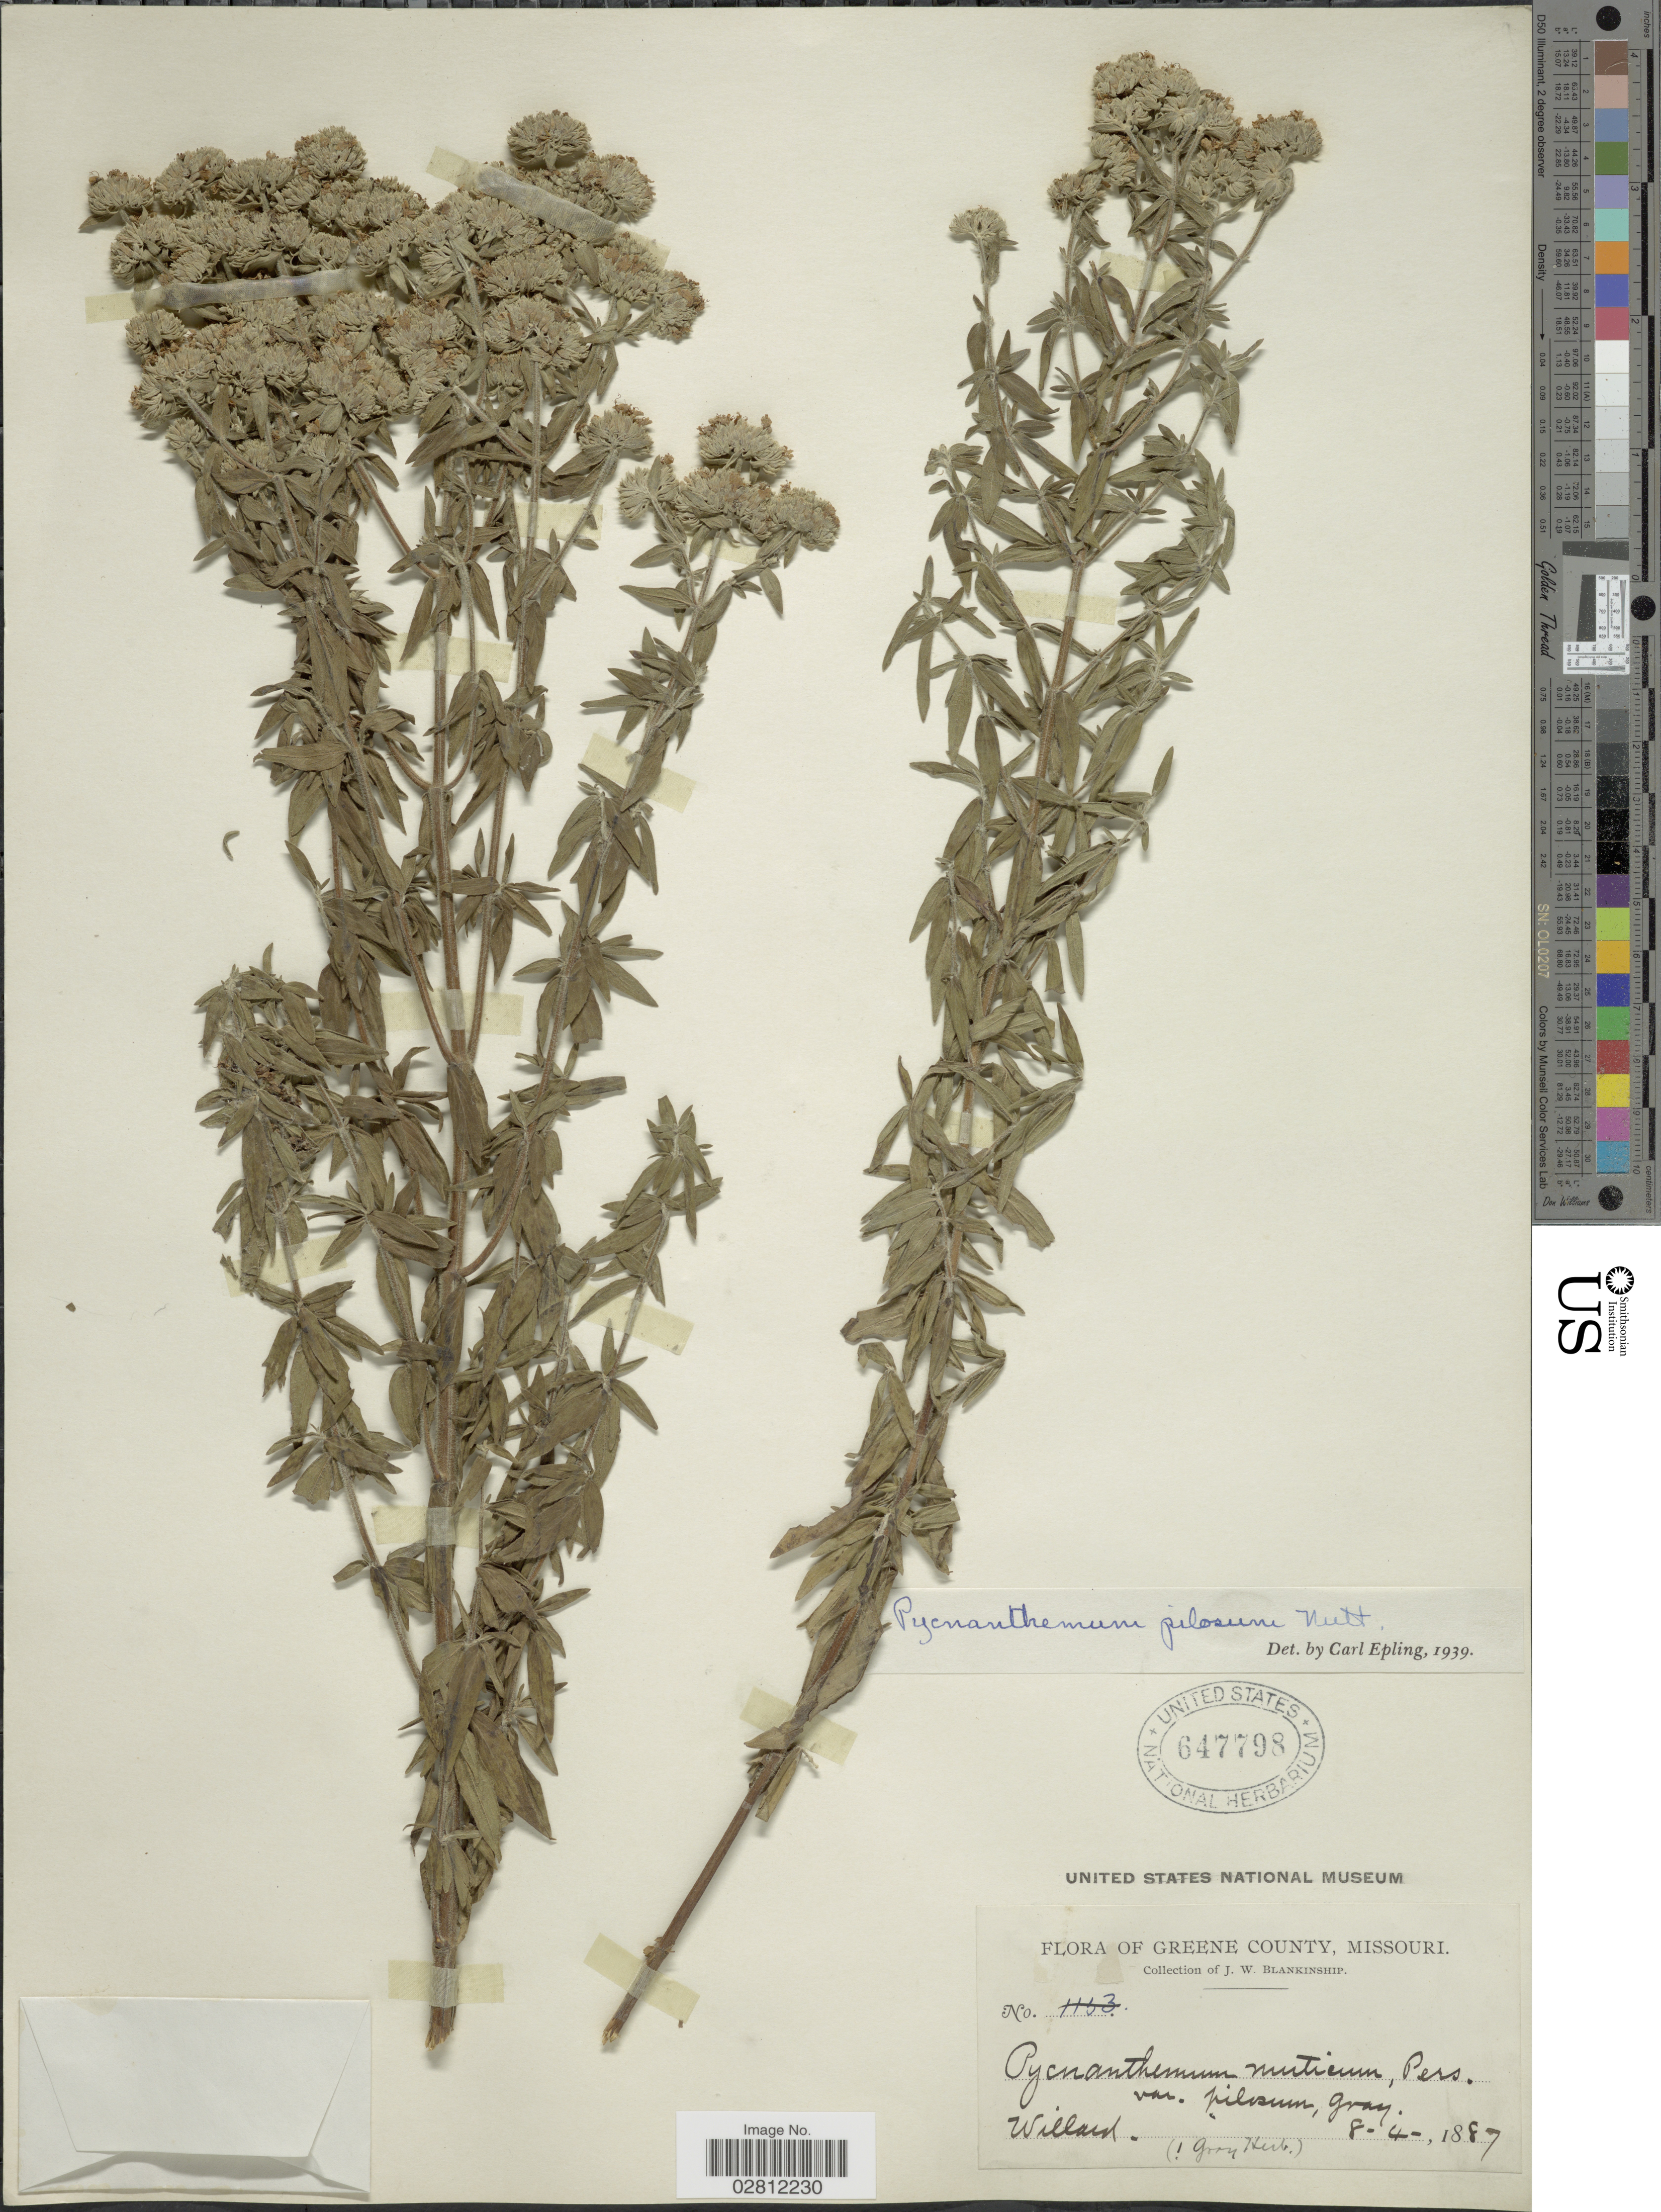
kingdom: Plantae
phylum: Tracheophyta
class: Magnoliopsida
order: Lamiales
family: Lamiaceae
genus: Pycnanthemum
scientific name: Pycnanthemum pilosum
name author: Nutt.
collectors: J. W. Blankinship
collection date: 1887-04-08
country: United States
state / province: Missouri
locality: Greene County, Willard.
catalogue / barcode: US 647798